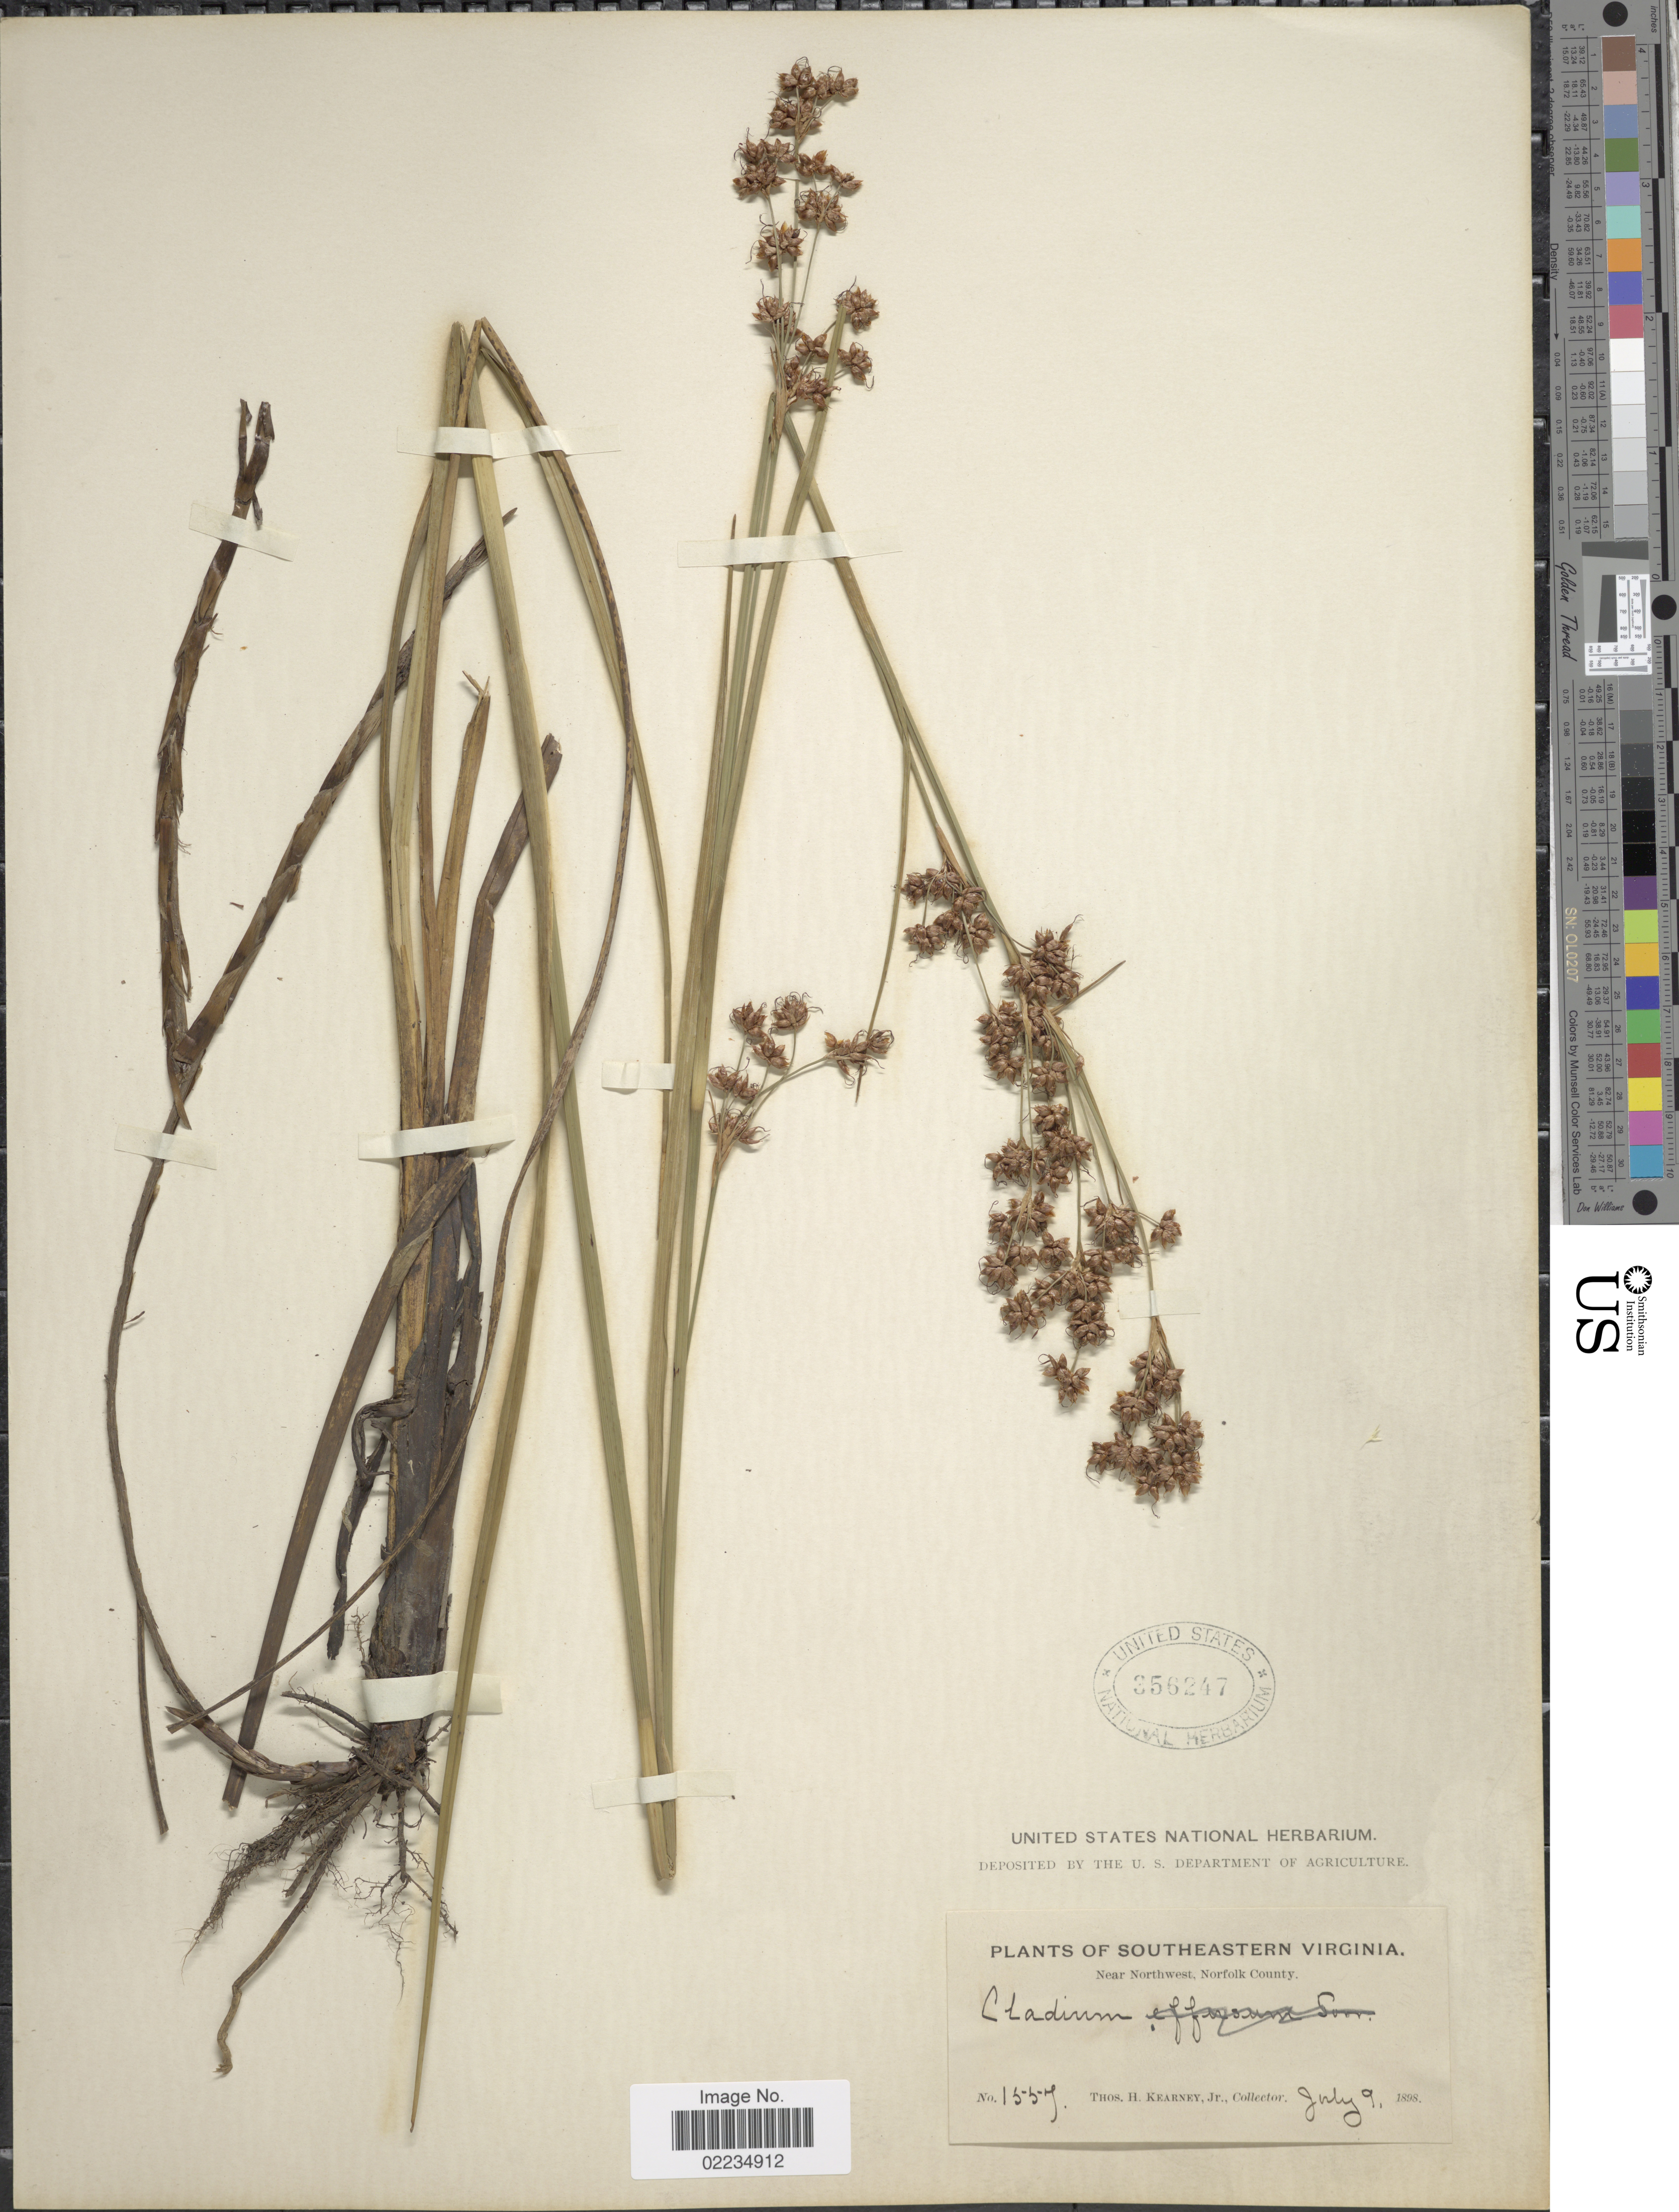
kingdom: Plantae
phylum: Tracheophyta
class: Liliopsida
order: Poales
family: Cyperaceae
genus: Cladium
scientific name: Cladium mariscoides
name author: (Muhl.) Torr.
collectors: T. H. Kearney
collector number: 1557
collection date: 1898-07-09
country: United States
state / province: Virginia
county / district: City of Norfolk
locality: Southeastern Virginia, Near Northwest, Norfolk County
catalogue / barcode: US 356247